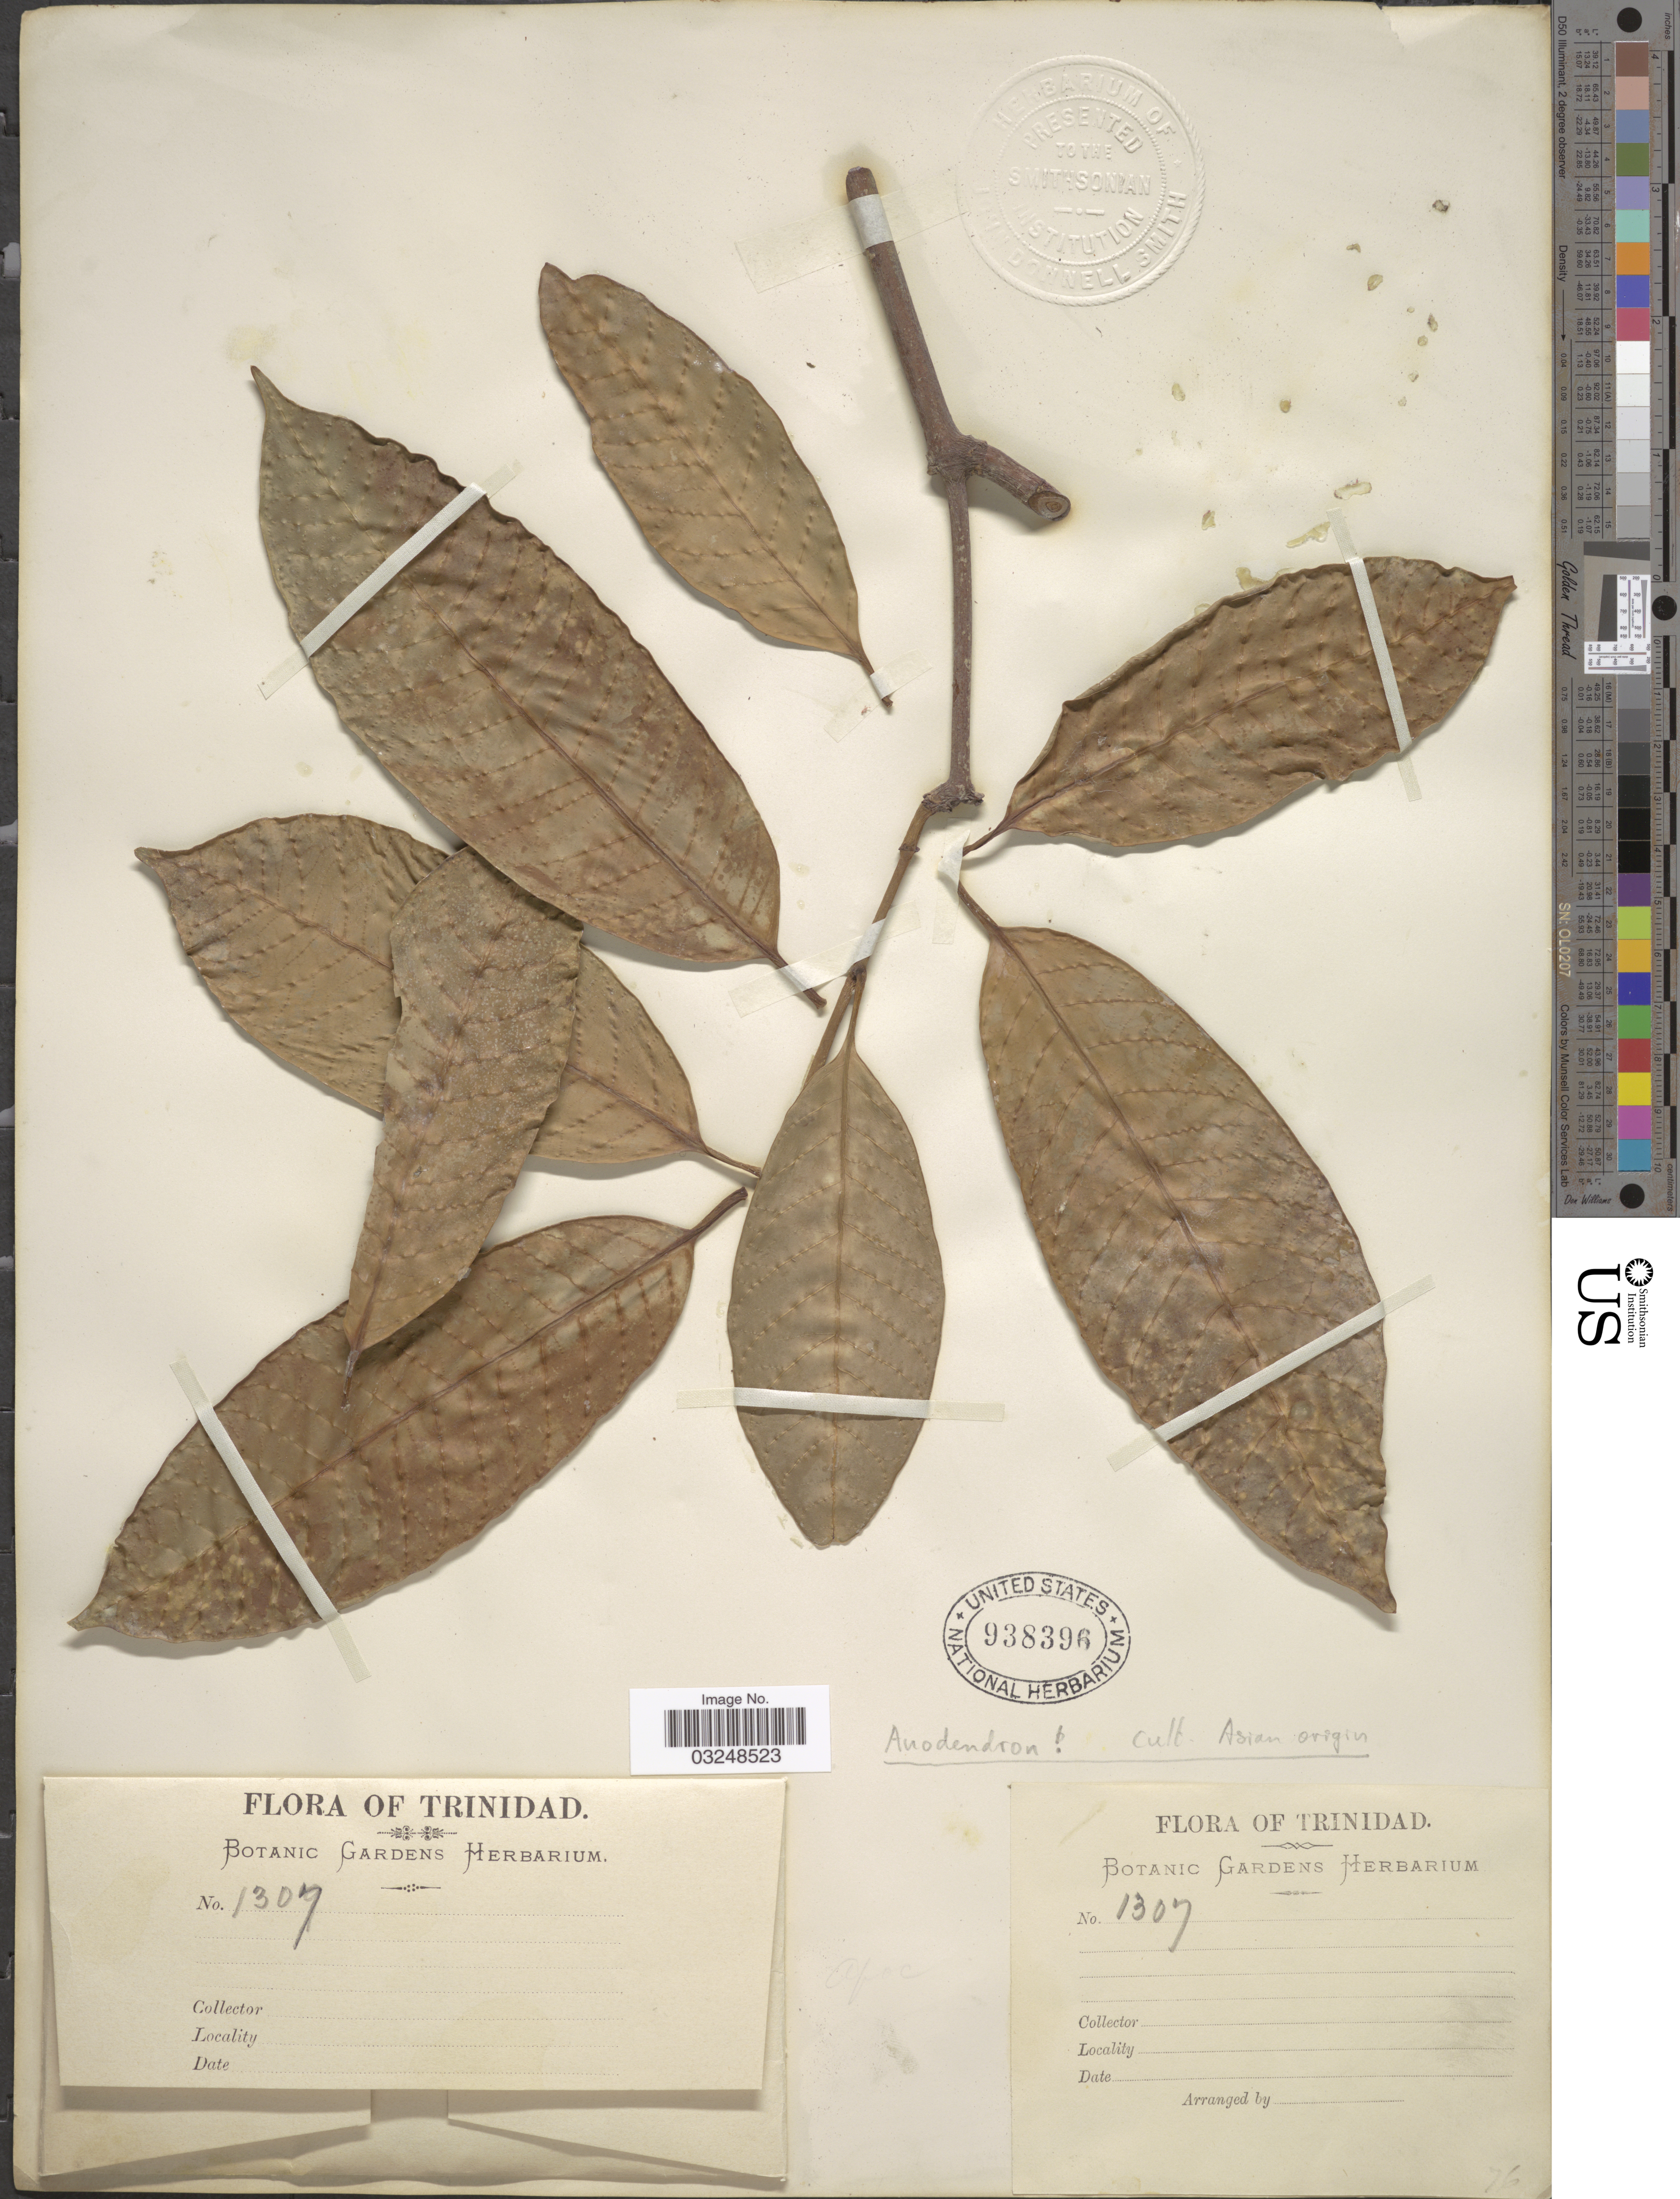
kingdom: Plantae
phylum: Tracheophyta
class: Magnoliopsida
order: Gentianales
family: Apocynaceae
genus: Anodendron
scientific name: Anodendron sp.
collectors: ex herb. Botanic Gardens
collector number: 1307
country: Trinidad and Tobago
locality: Trinidad.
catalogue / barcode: US 938396